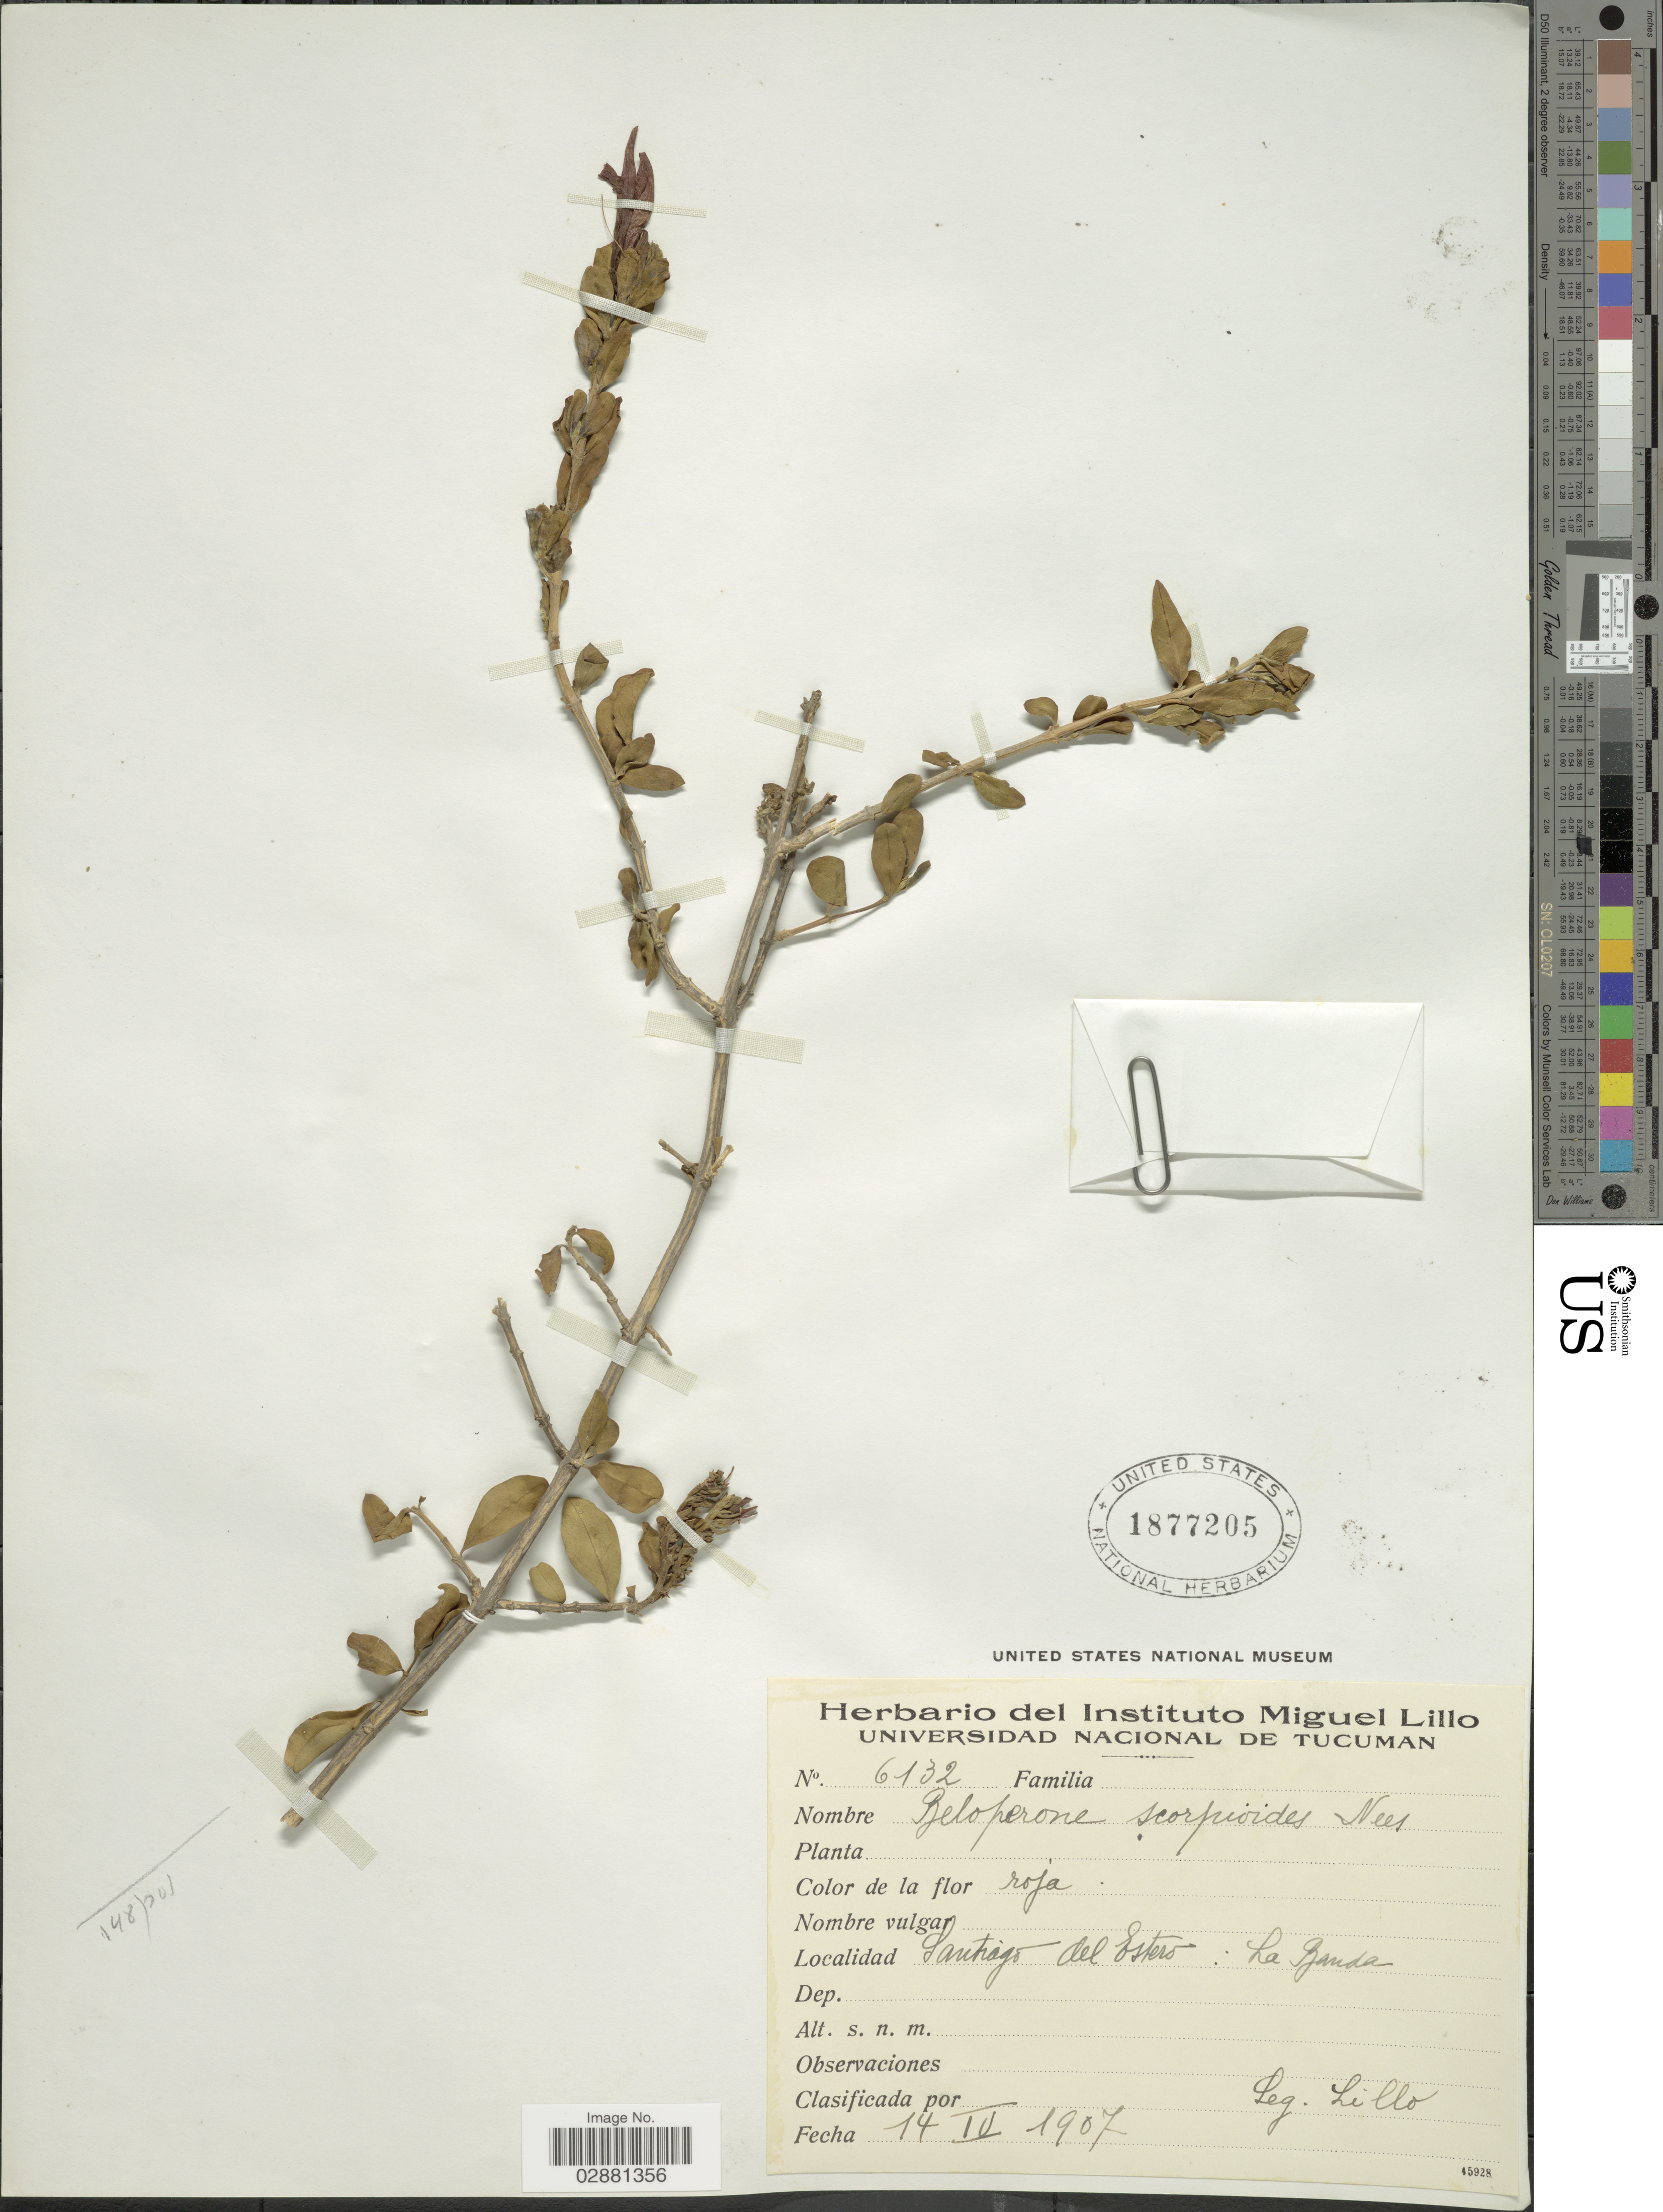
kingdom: Plantae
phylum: Tracheophyta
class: Magnoliopsida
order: Lamiales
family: Acanthaceae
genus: Justicia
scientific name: Justicia xylosteoides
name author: Griseb.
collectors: M. Lillo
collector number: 6132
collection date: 1907-04-14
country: Argentina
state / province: Santiago del Estero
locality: La Banda.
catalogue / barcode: US 1877205